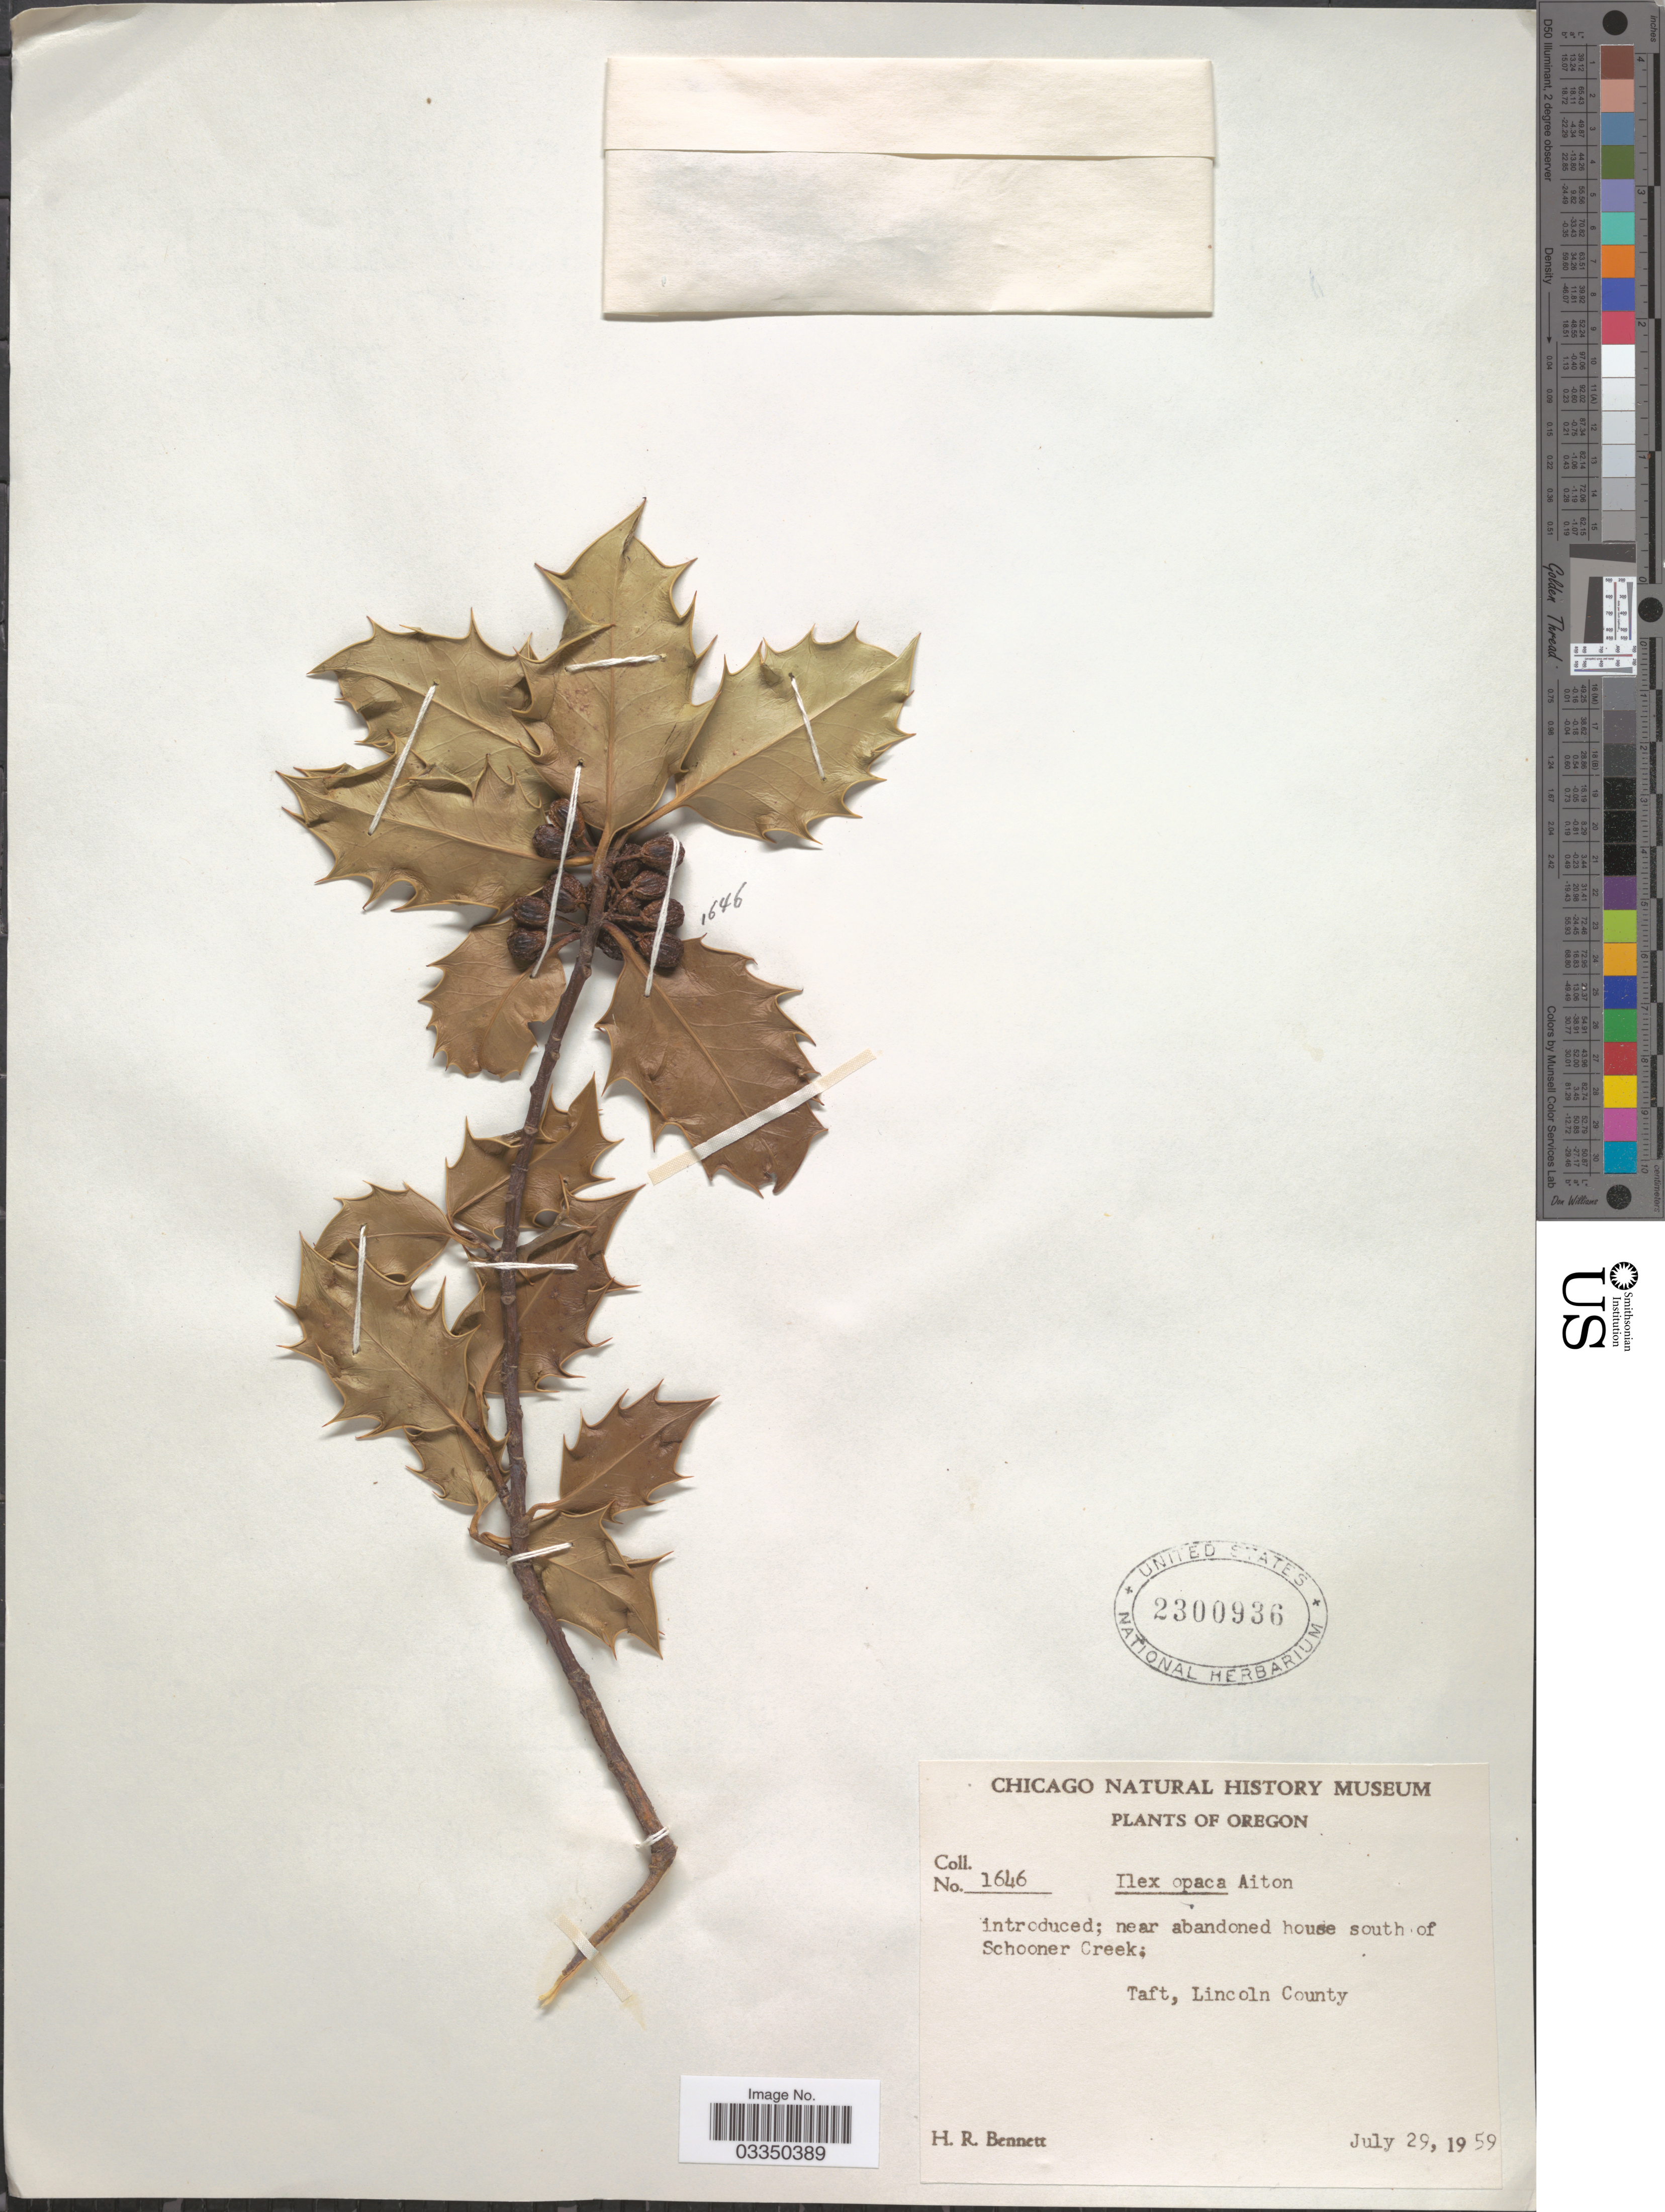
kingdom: Plantae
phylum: Tracheophyta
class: Magnoliopsida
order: Aquifoliales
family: Aquifoliaceae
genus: Ilex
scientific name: Ilex opaca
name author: Aiton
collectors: H. R. Bennett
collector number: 1646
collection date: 1959-07-29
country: United States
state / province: Oregon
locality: Near abondoned house south of Schooner Creek; Taft, Lincoln County.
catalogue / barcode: US 2300936